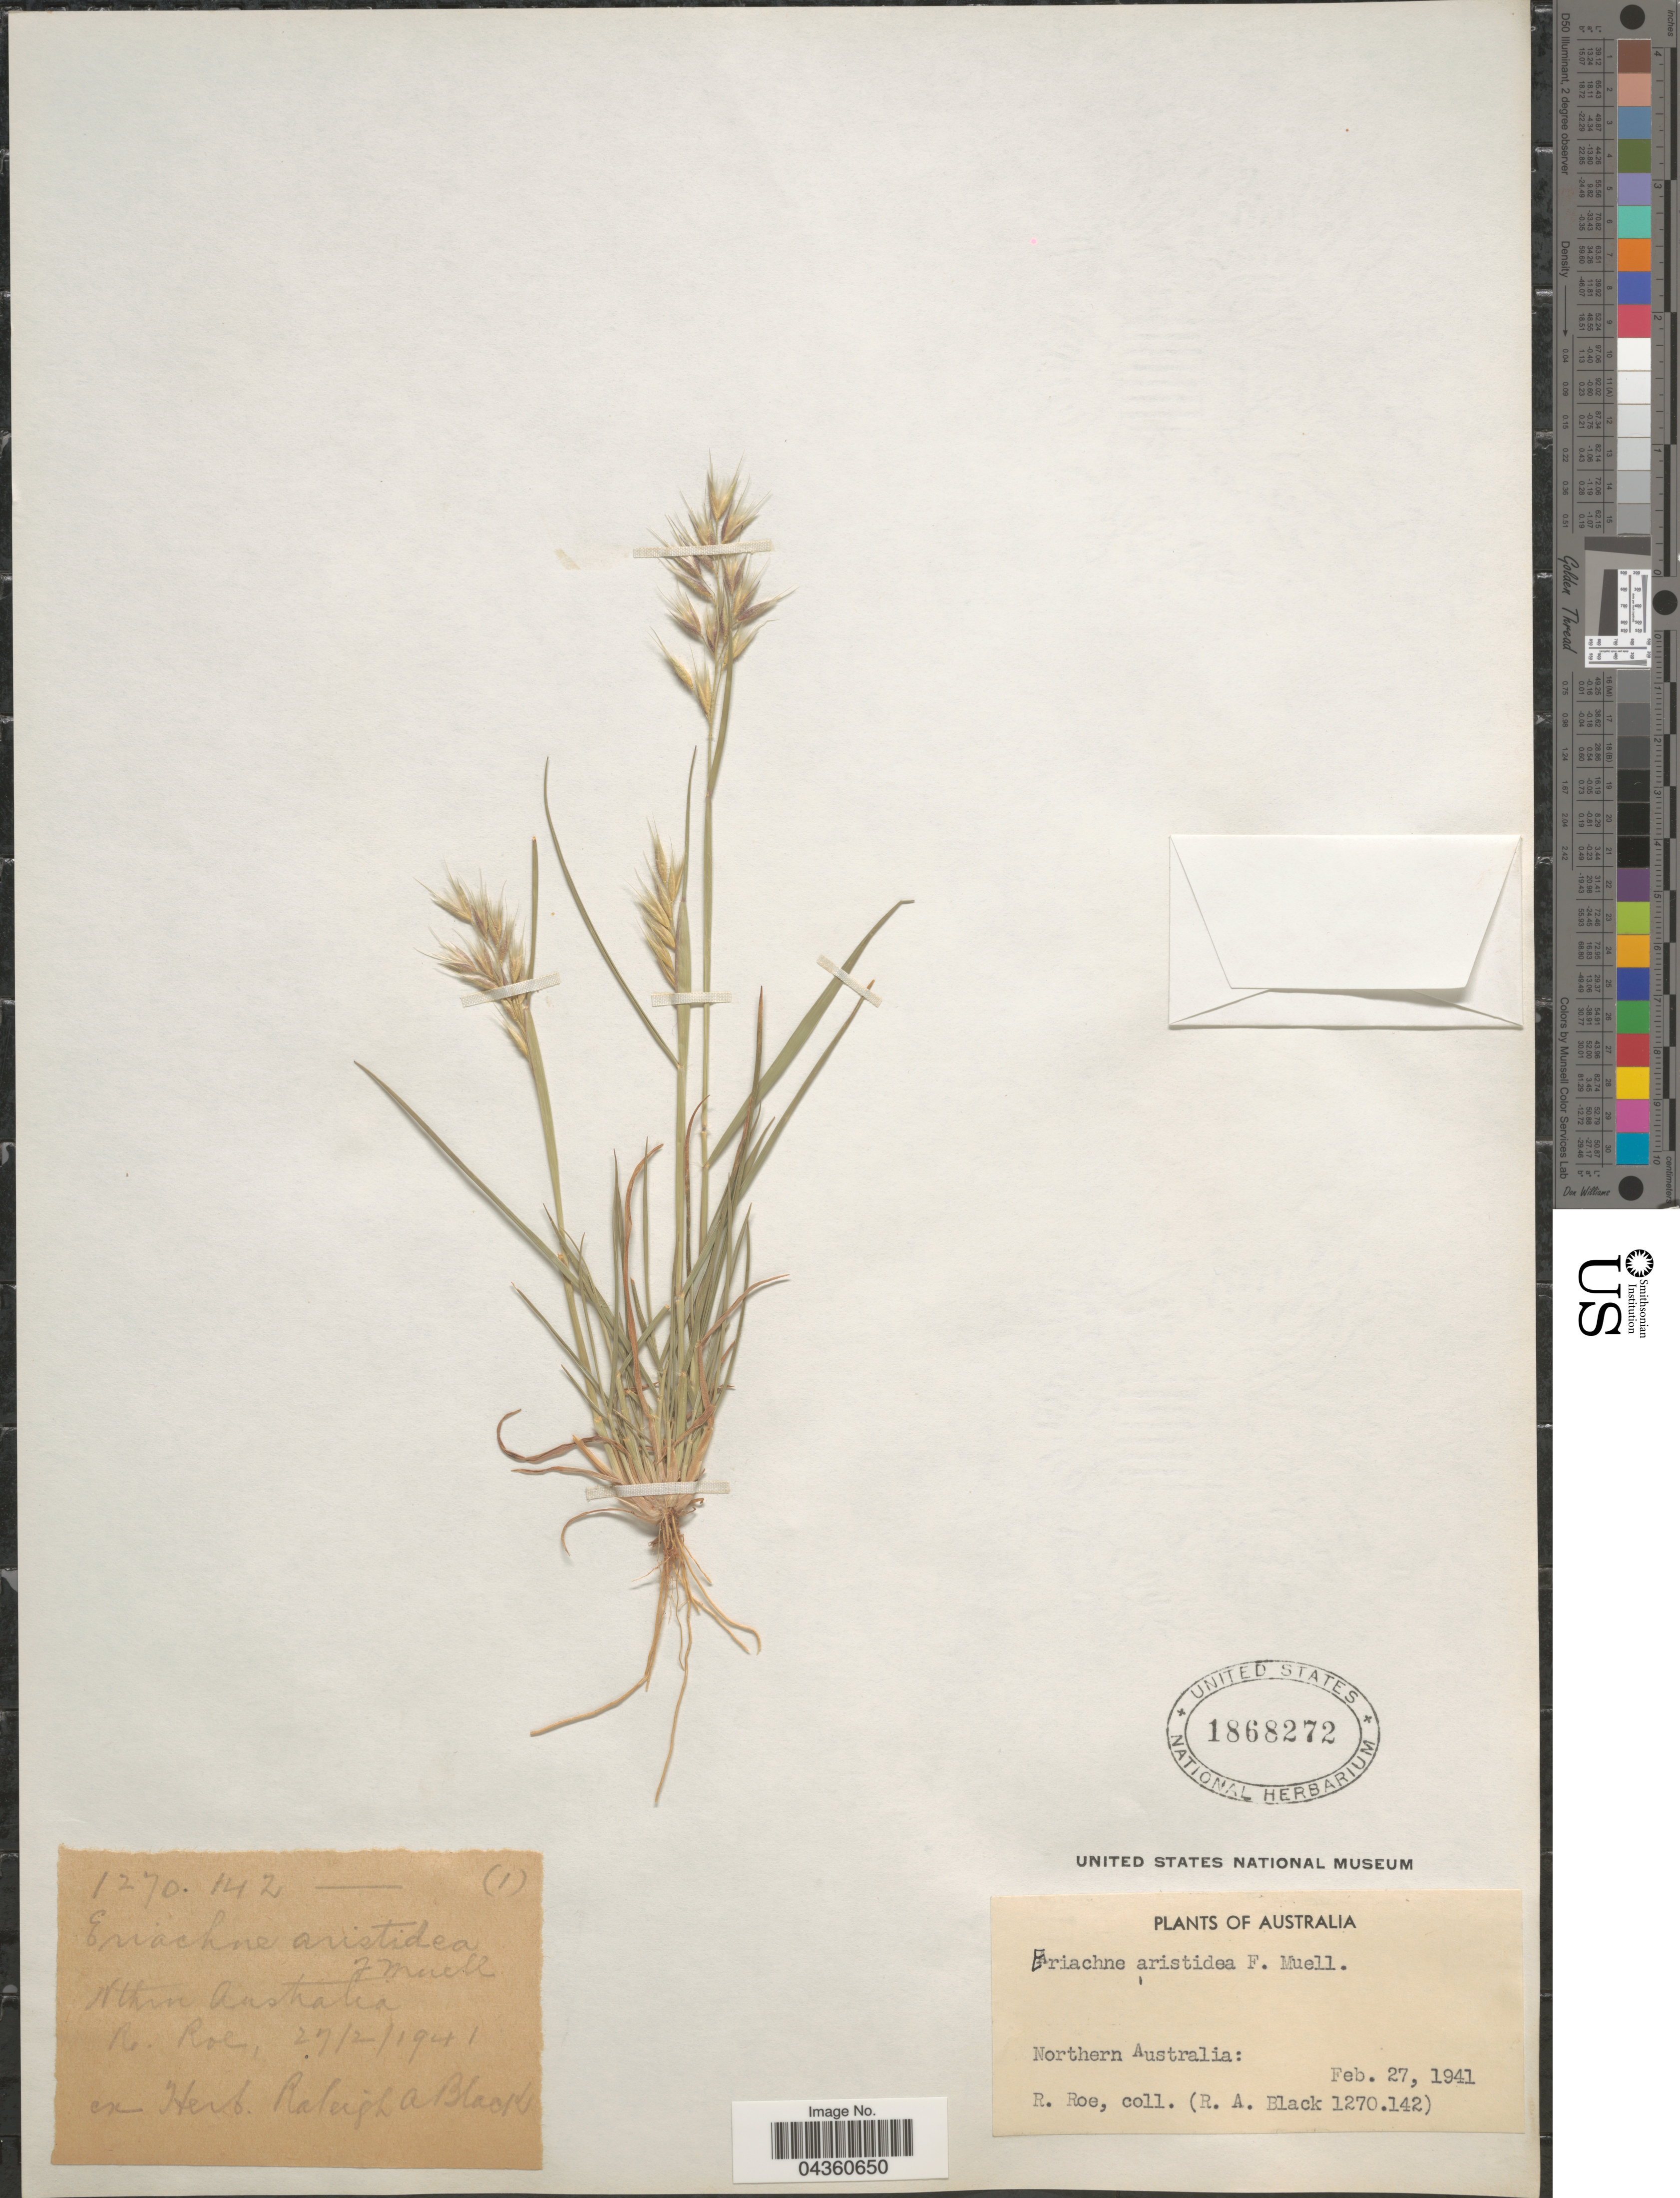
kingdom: Plantae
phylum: Tracheophyta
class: Liliopsida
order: Poales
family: Poaceae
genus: Eriachne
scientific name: Eriachne aristidea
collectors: R. Roe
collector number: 1270.142?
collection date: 1941-02-27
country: Australia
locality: Northern Australia.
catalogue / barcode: US 1868272